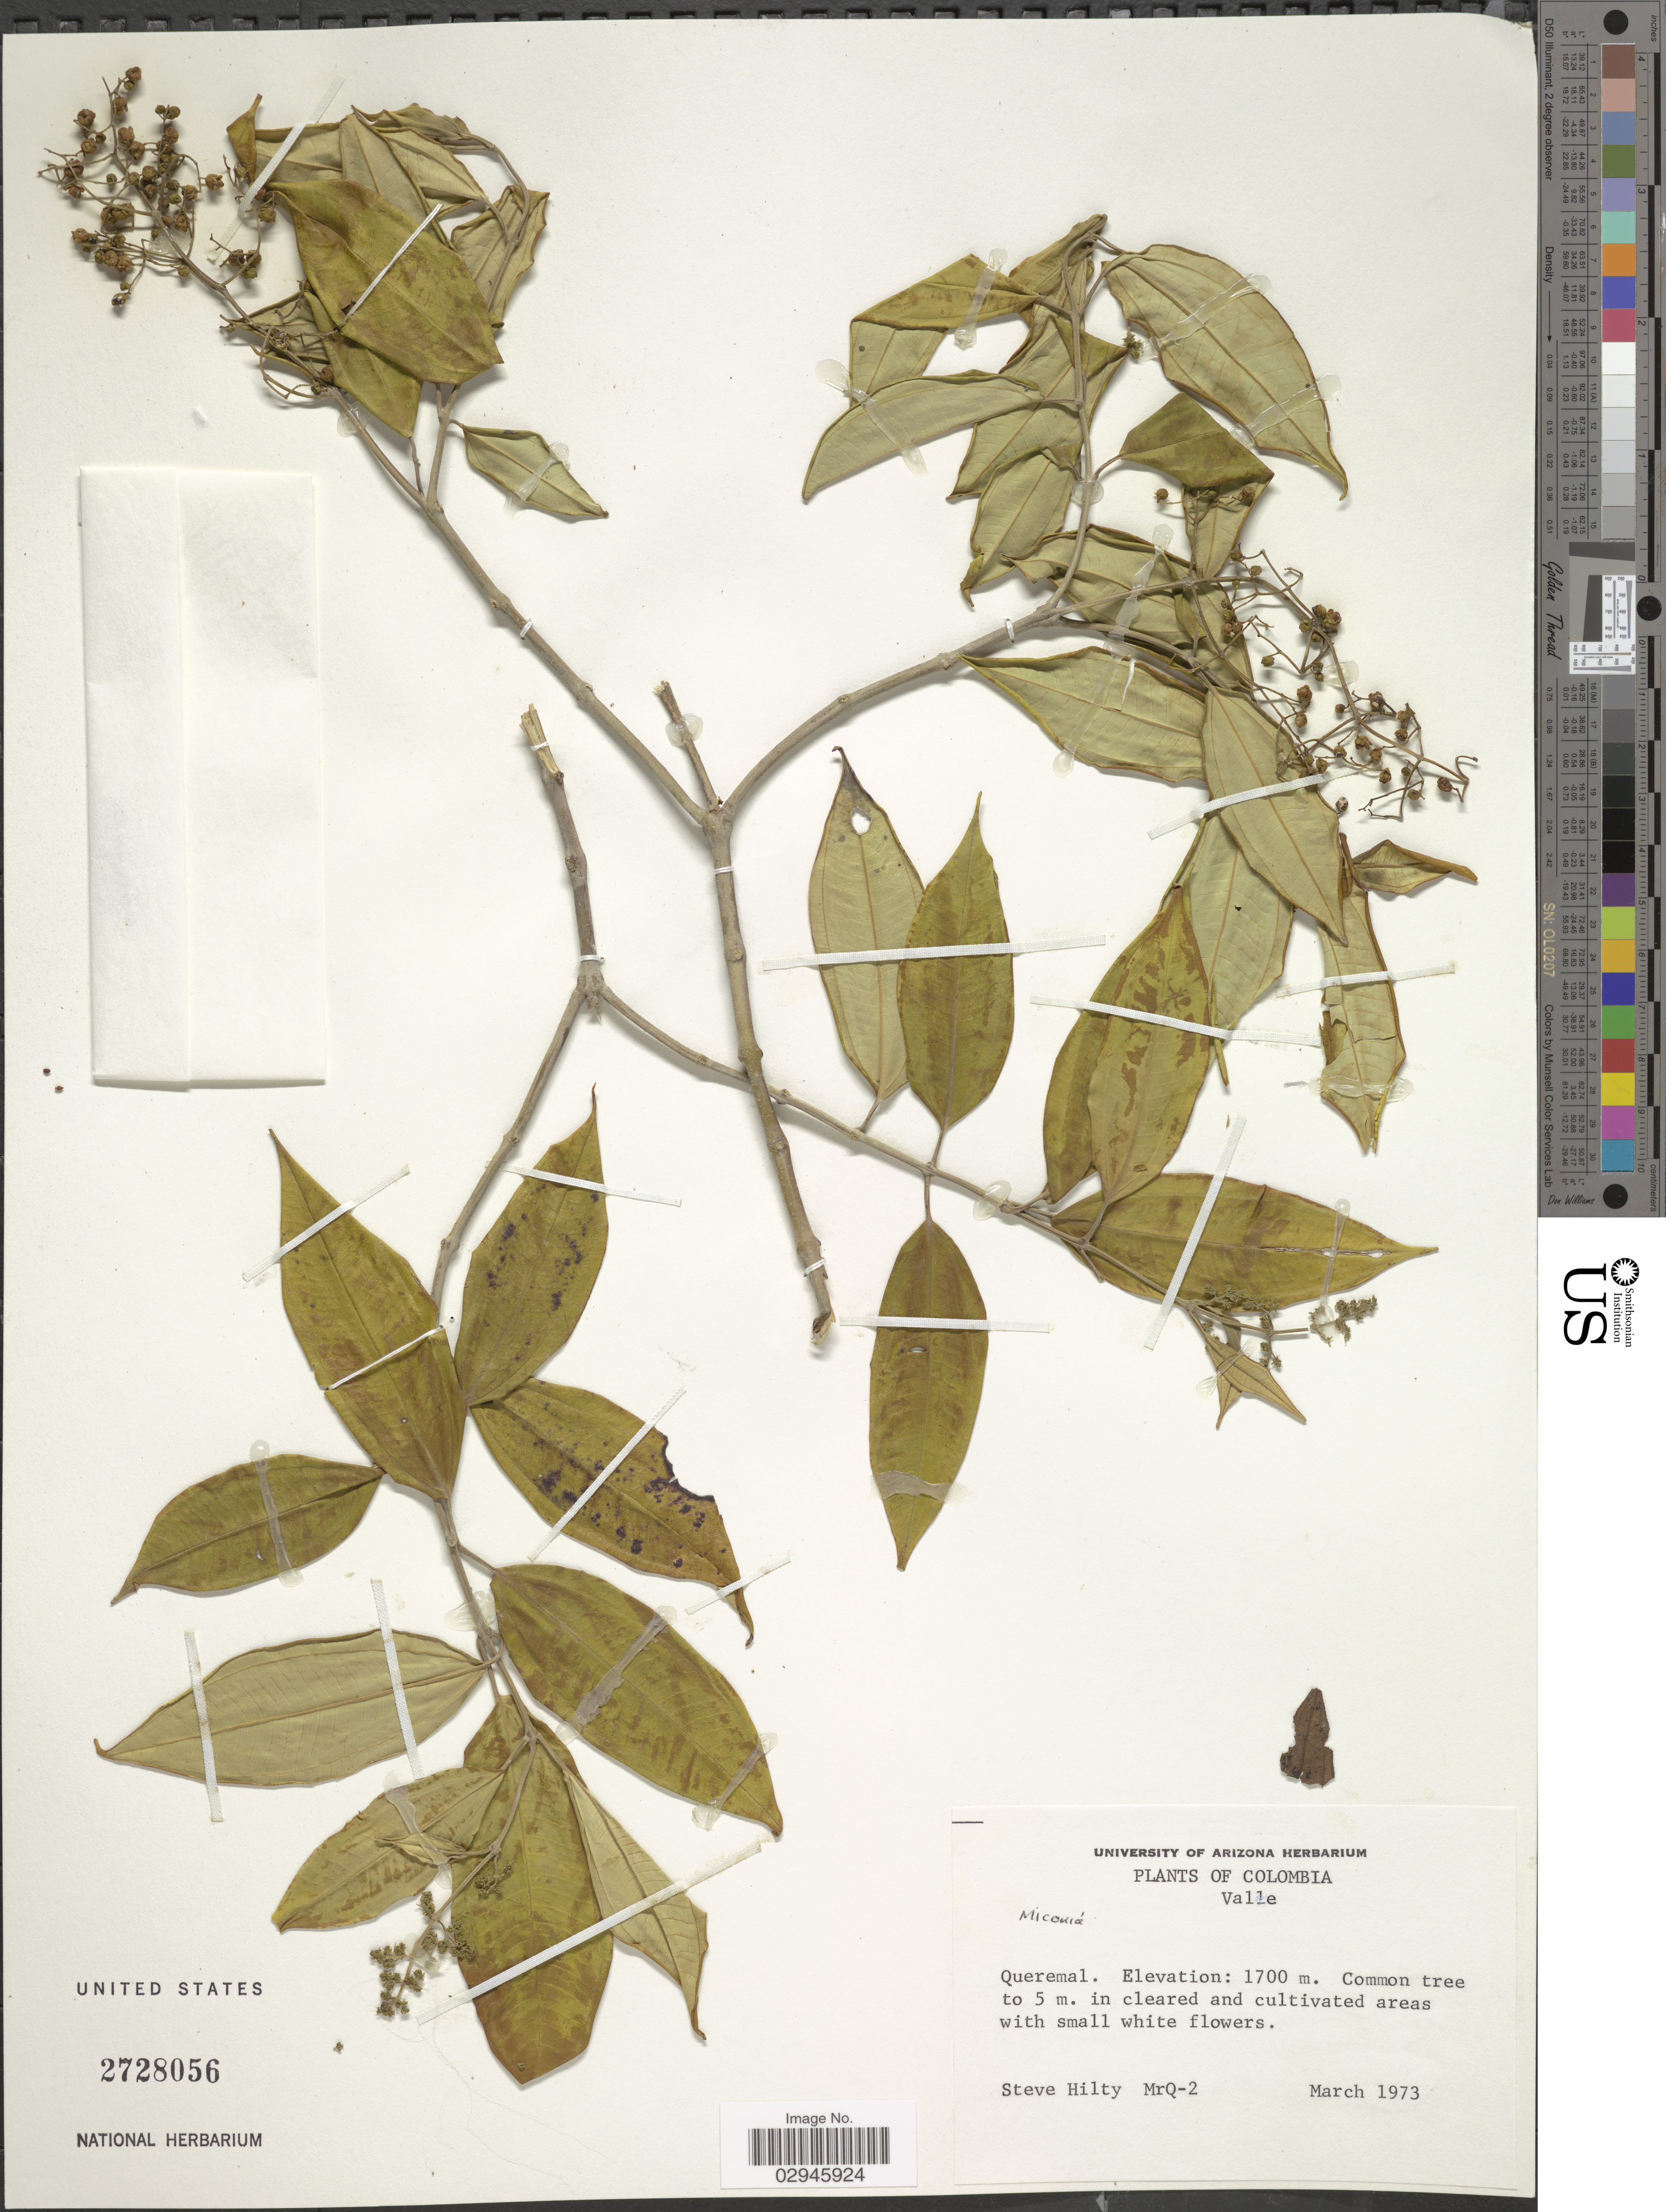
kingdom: Plantae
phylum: Tracheophyta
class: Magnoliopsida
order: Myrtales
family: Melastomataceae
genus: Miconia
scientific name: Miconia sp.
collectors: S. Hilty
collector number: MrQ-2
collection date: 1973-03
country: Colombia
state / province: Valle del Cauca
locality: Valle. Queremal.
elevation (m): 1700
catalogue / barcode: US 2728056